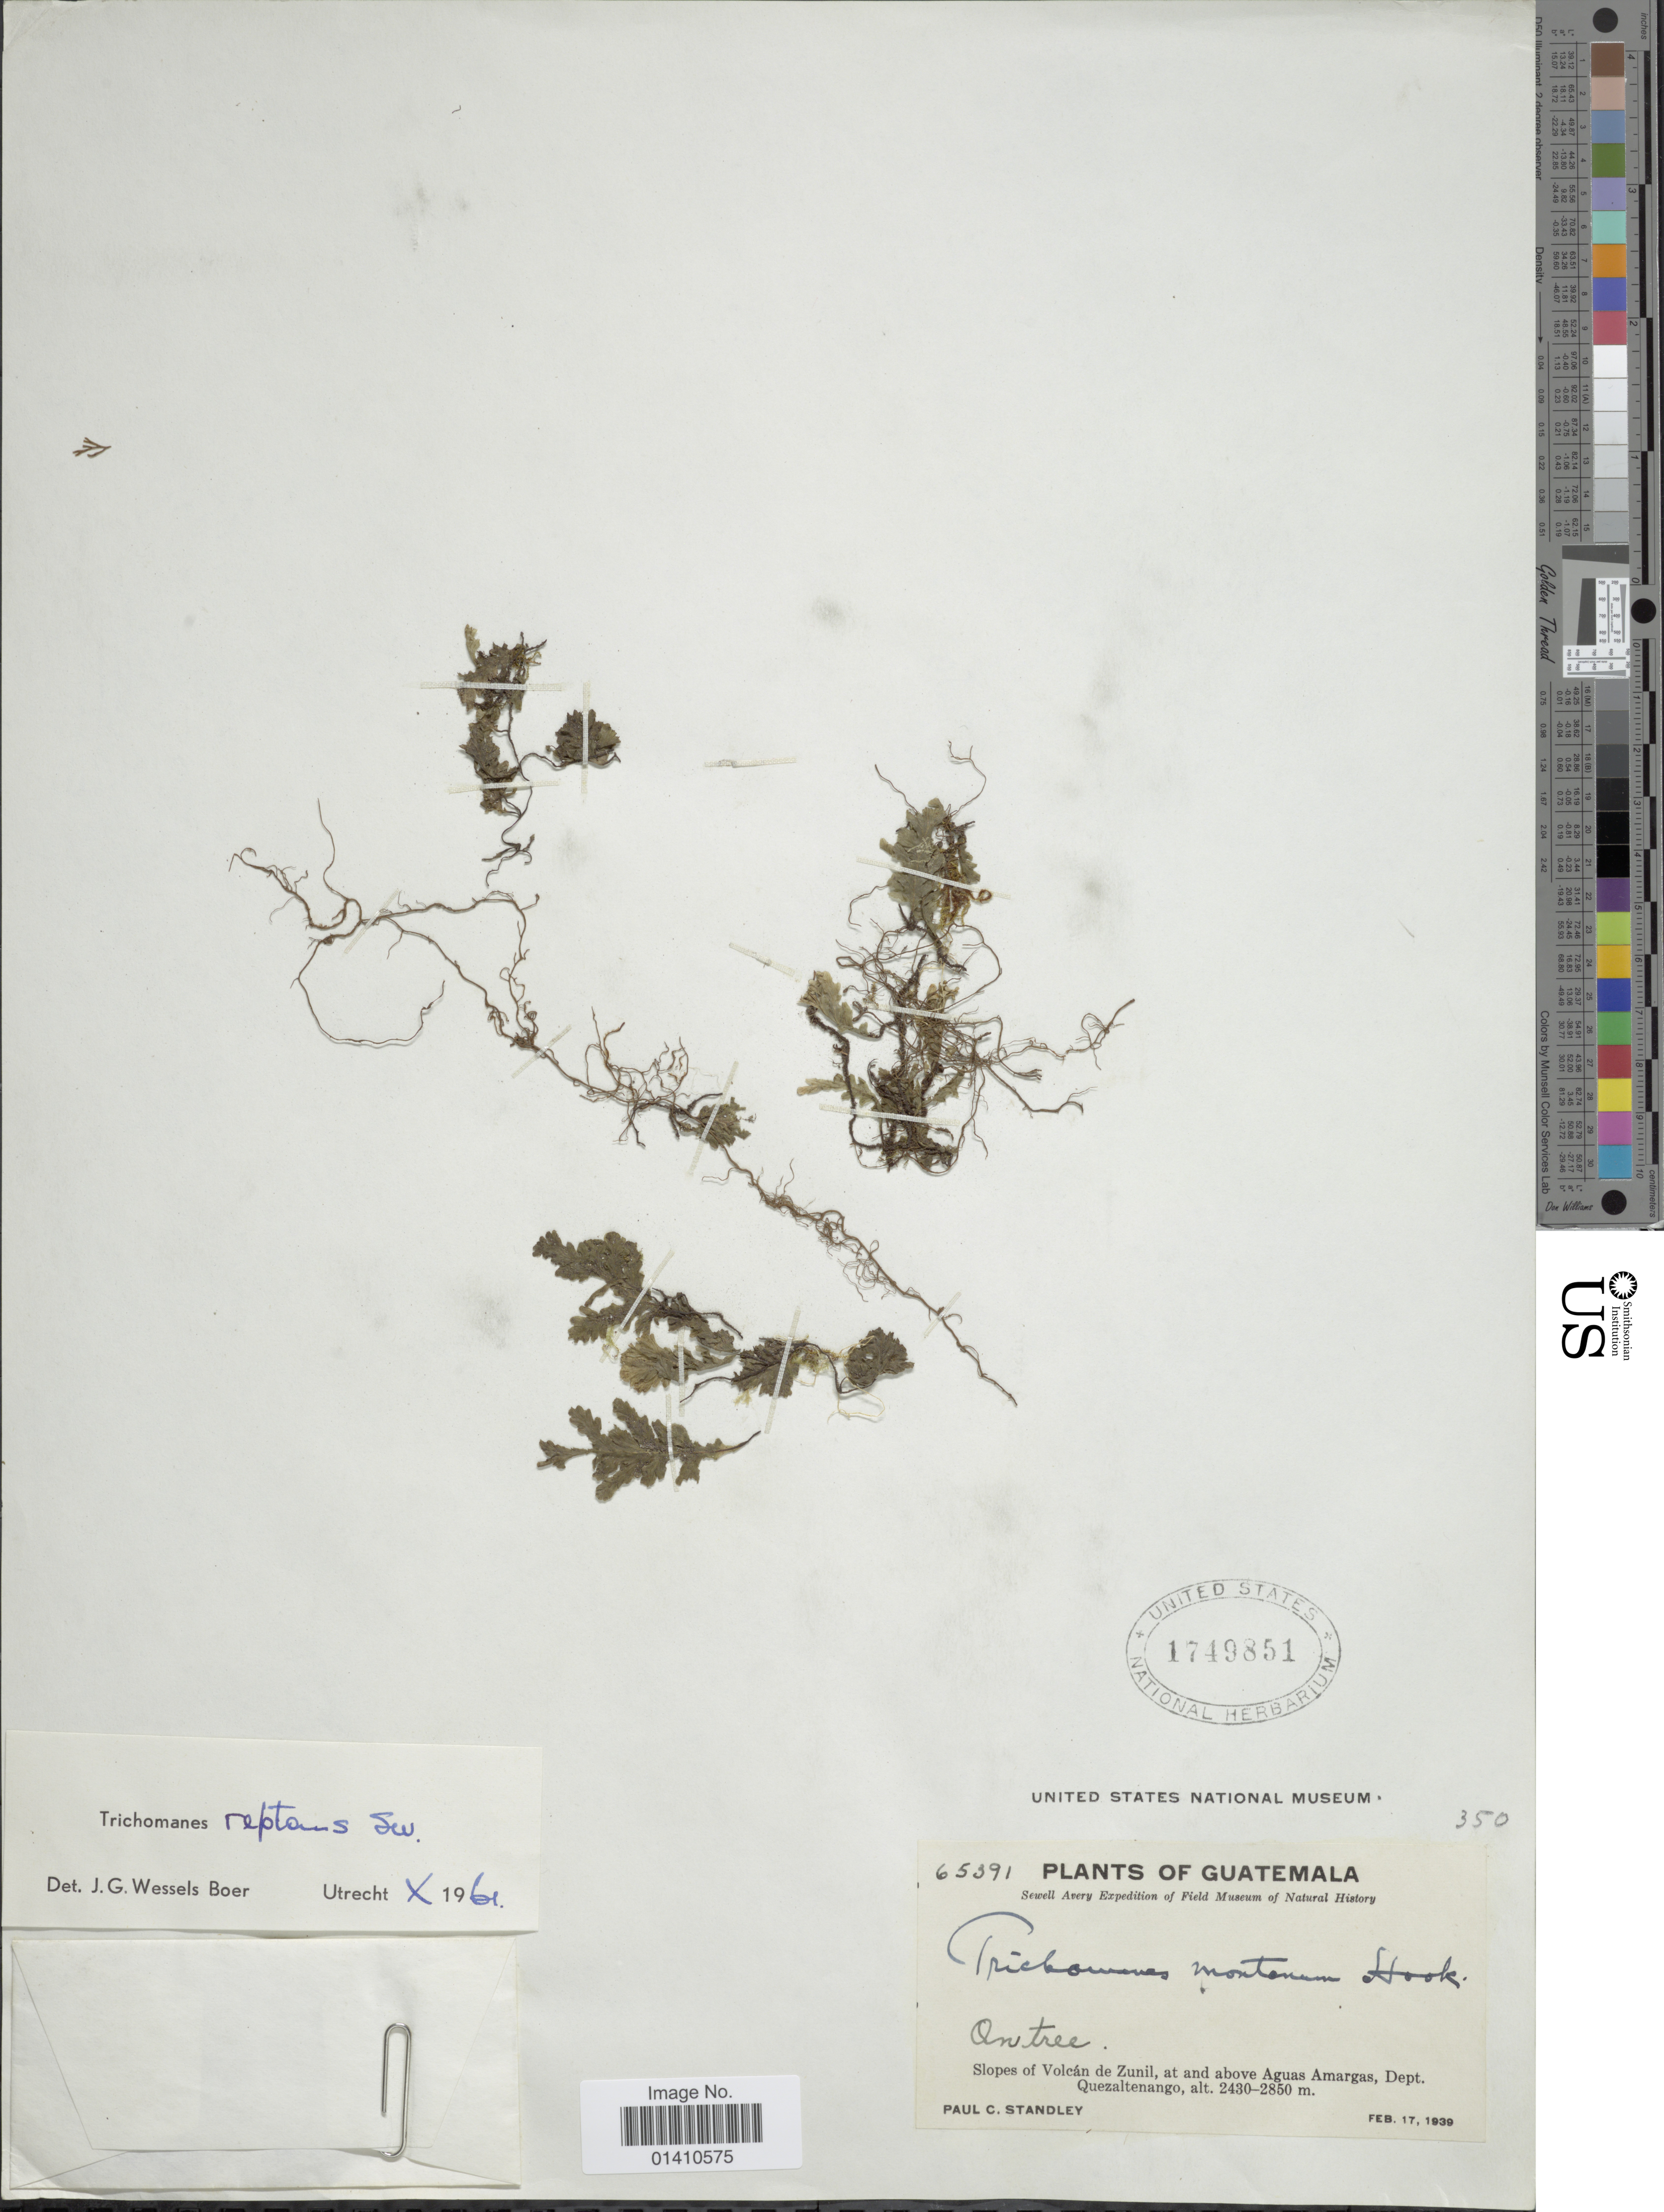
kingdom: Plantae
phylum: Tracheophyta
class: Polypodiopsida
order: Hymenophyllales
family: Hymenophyllaceae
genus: Didymoglossum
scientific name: Didymoglossum reptans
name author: (Sw.) C. Presl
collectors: P. C. Standley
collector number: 65391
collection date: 1939-02-17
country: Guatemala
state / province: Quetzaltenango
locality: Slopes of Volcan de Zunil, at and above Aguas Amargas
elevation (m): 2430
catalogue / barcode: US 1749851